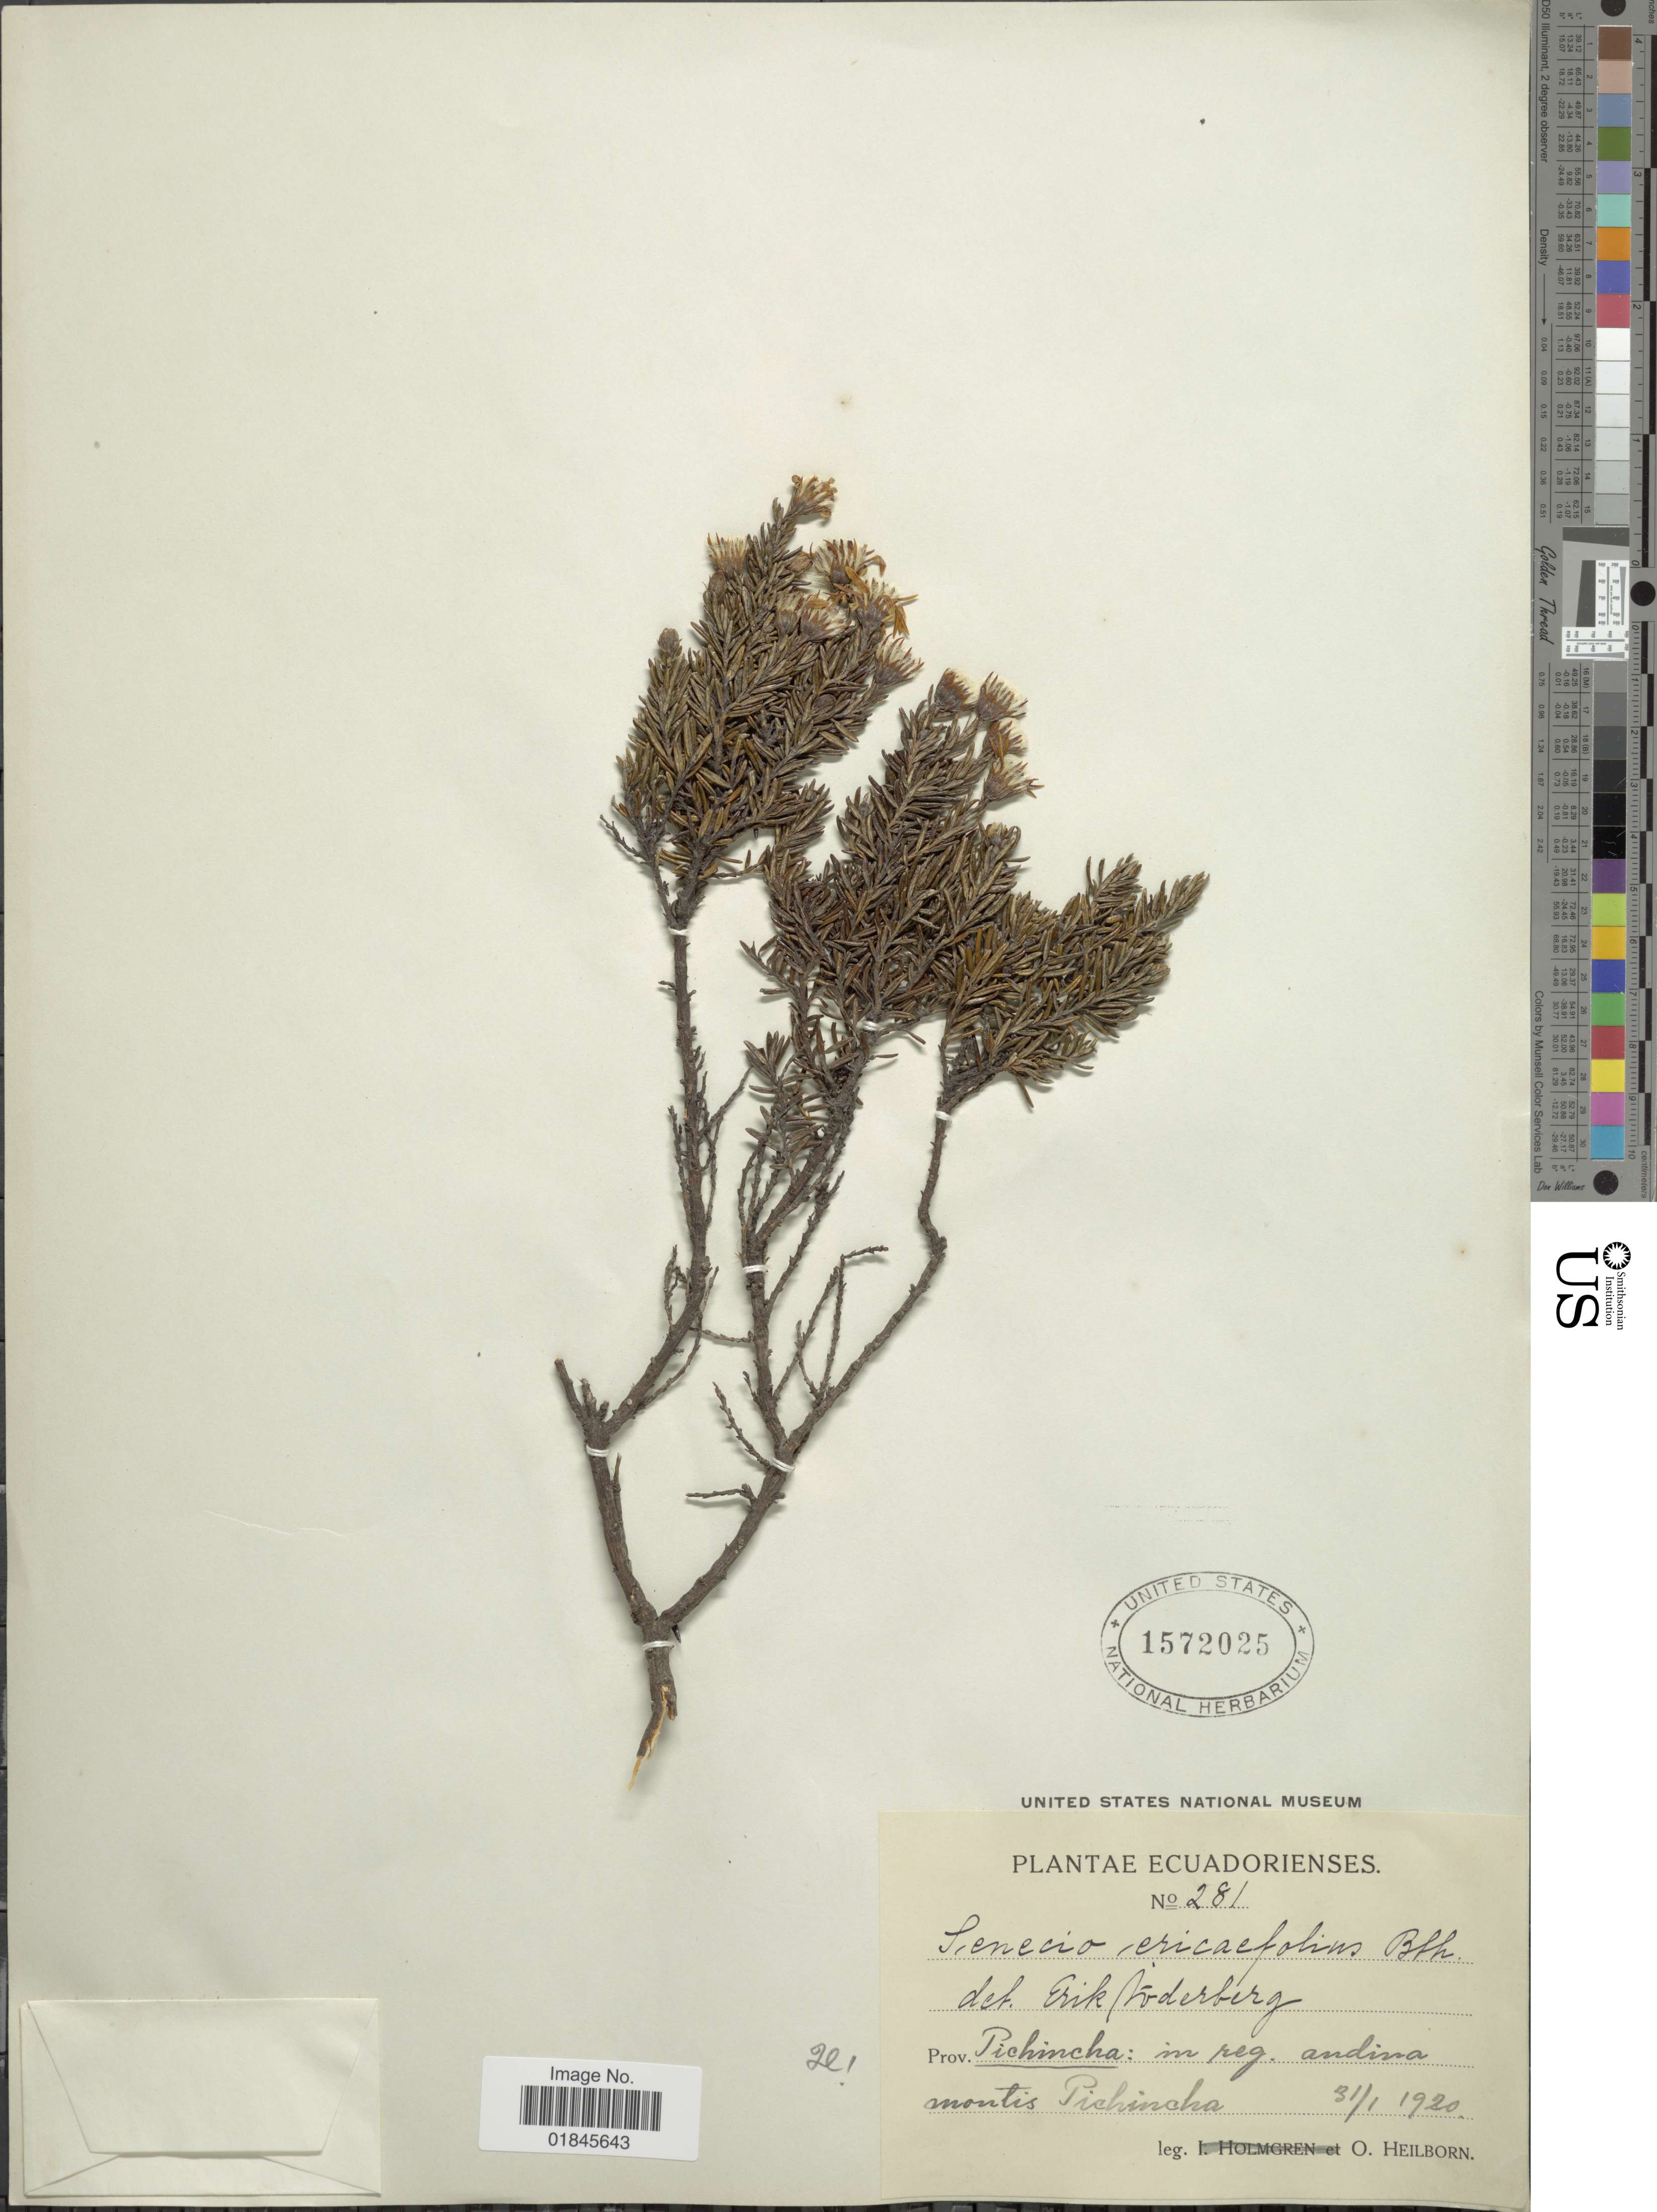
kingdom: Plantae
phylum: Tracheophyta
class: Magnoliopsida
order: Asterales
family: Asteraceae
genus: Pentacalia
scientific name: Pentacalia peruviana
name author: (Pers.) Cuatrec.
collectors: O. Heilborn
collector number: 281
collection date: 1920-01-31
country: Ecuador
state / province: Pichincha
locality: Prov. Pichincha: in reg. andina montis Pichincha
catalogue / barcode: US 1572025